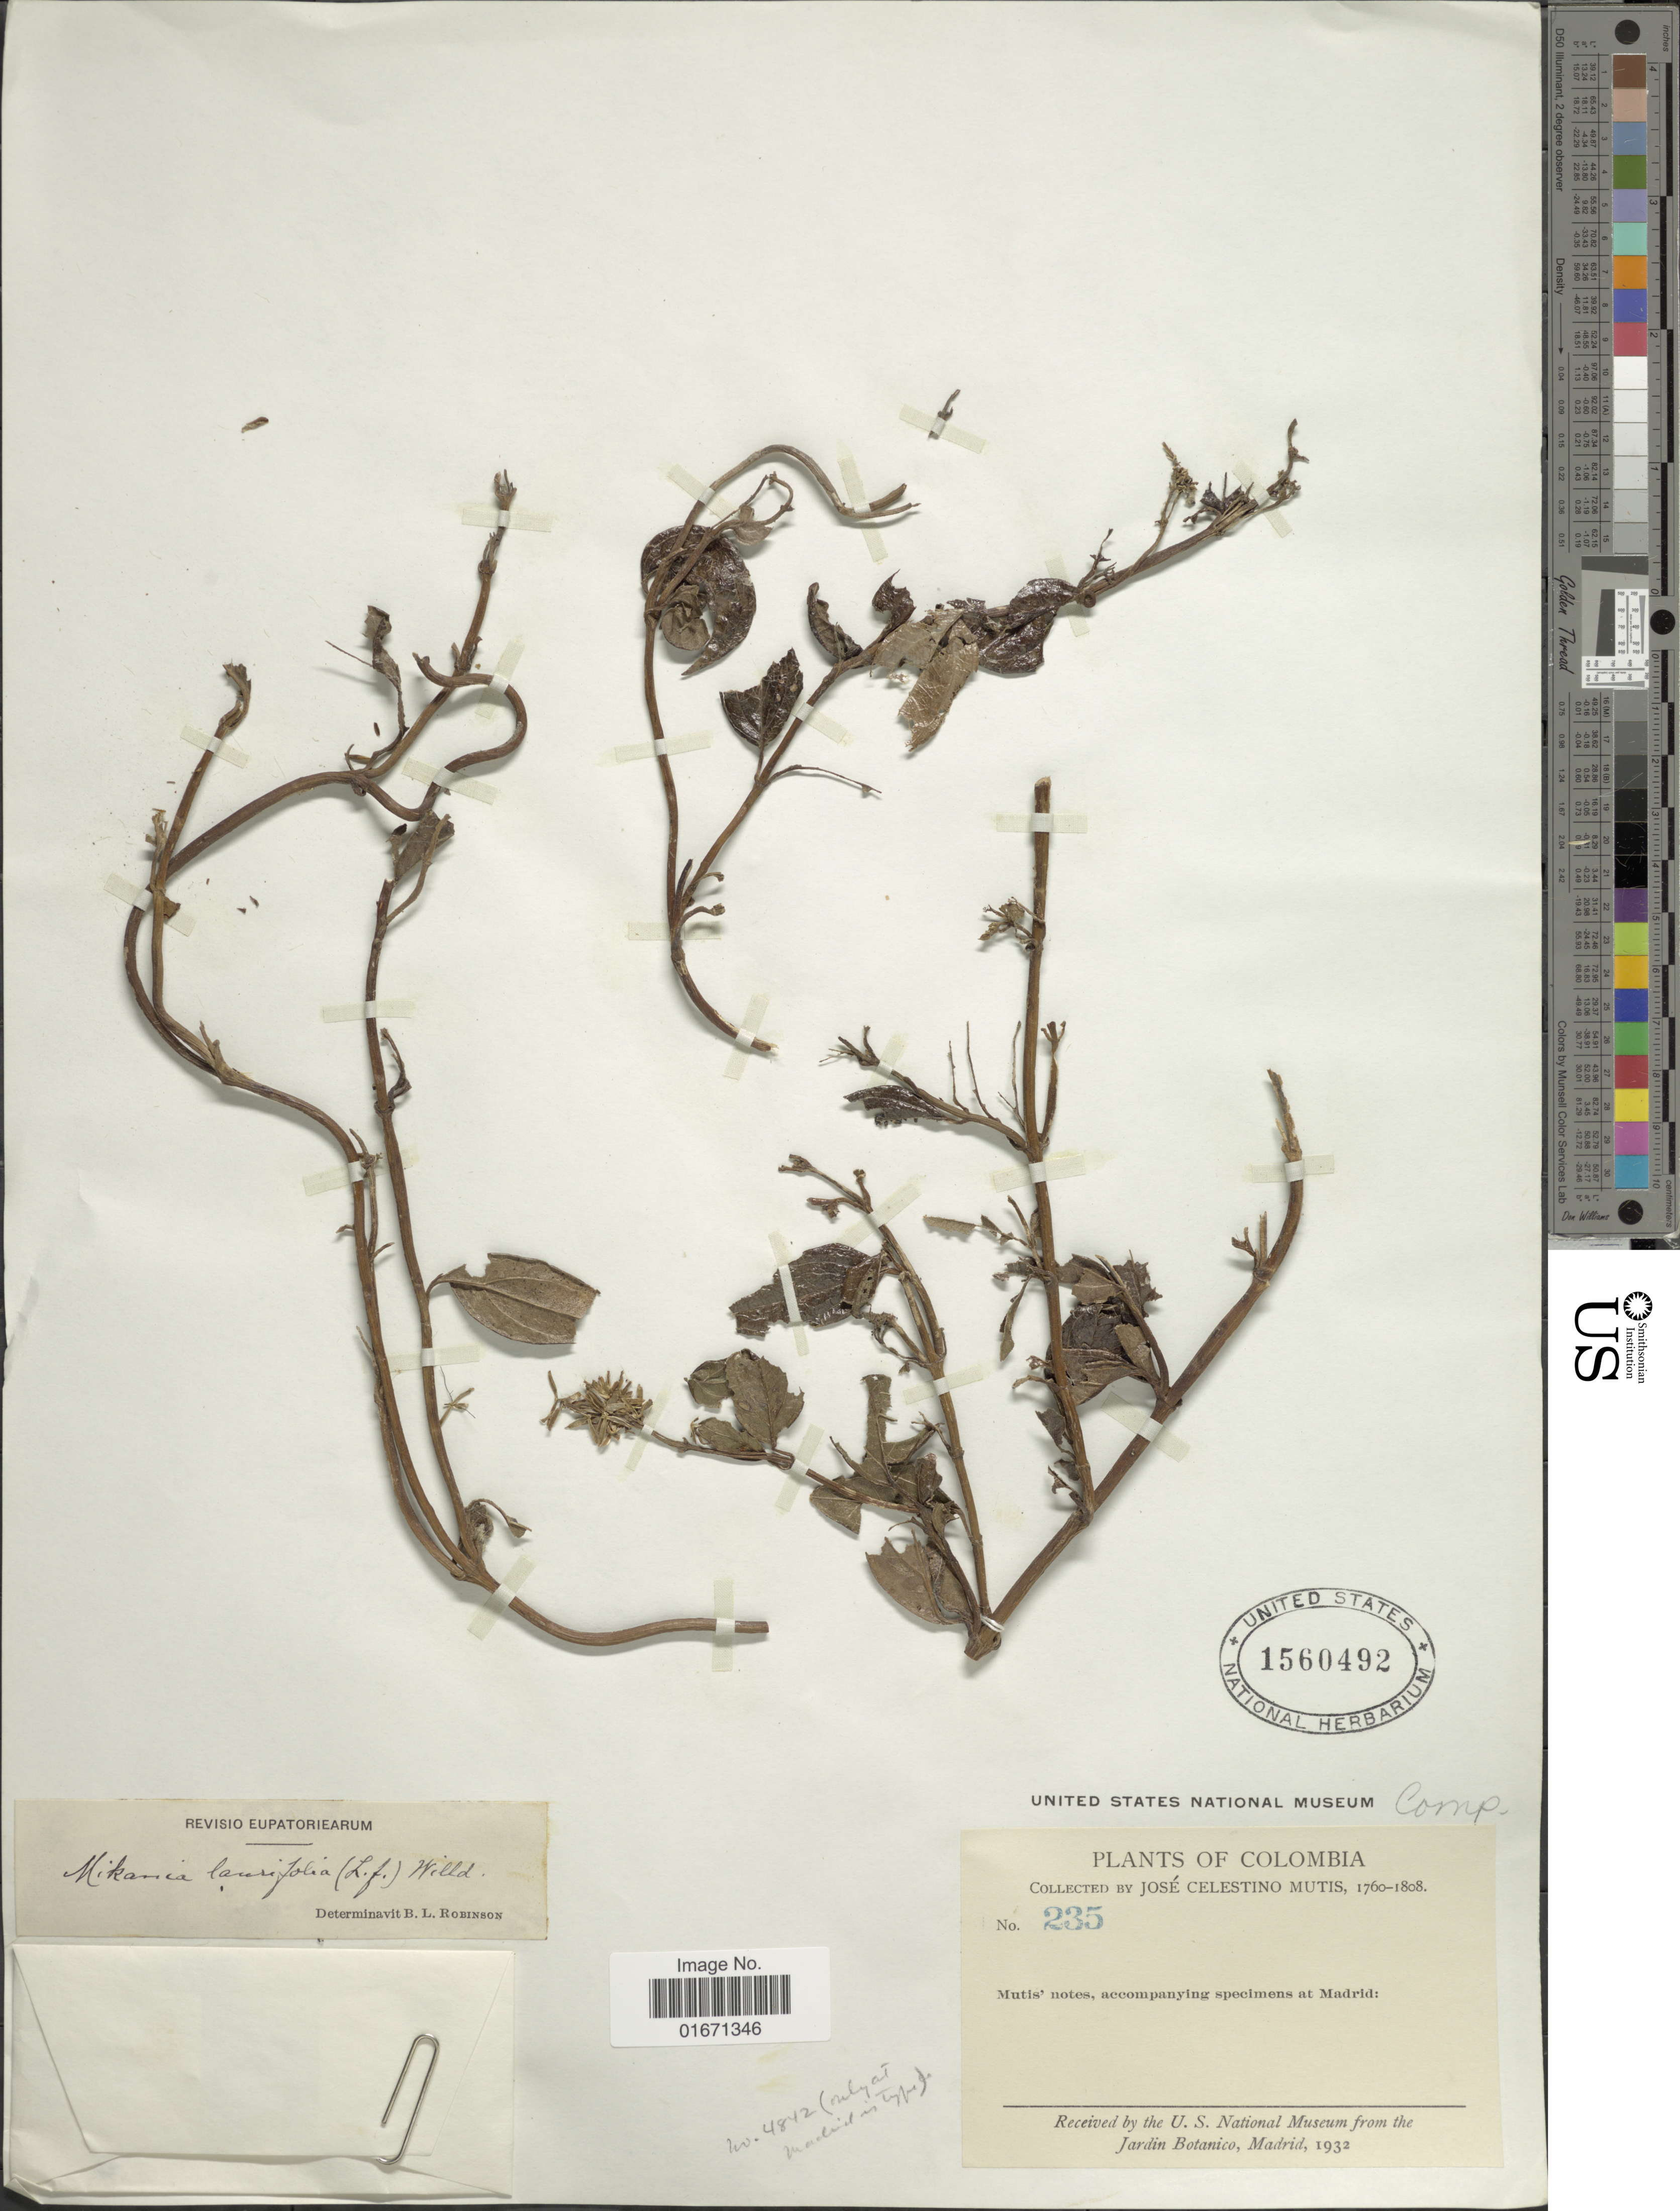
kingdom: Plantae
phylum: Tracheophyta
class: Magnoliopsida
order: Asterales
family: Asteraceae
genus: Mikania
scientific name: Mikania laurifolia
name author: (L. f.) Willd.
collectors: J. C. B. Mutis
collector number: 235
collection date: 1760/1808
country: Colombia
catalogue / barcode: US 1560492